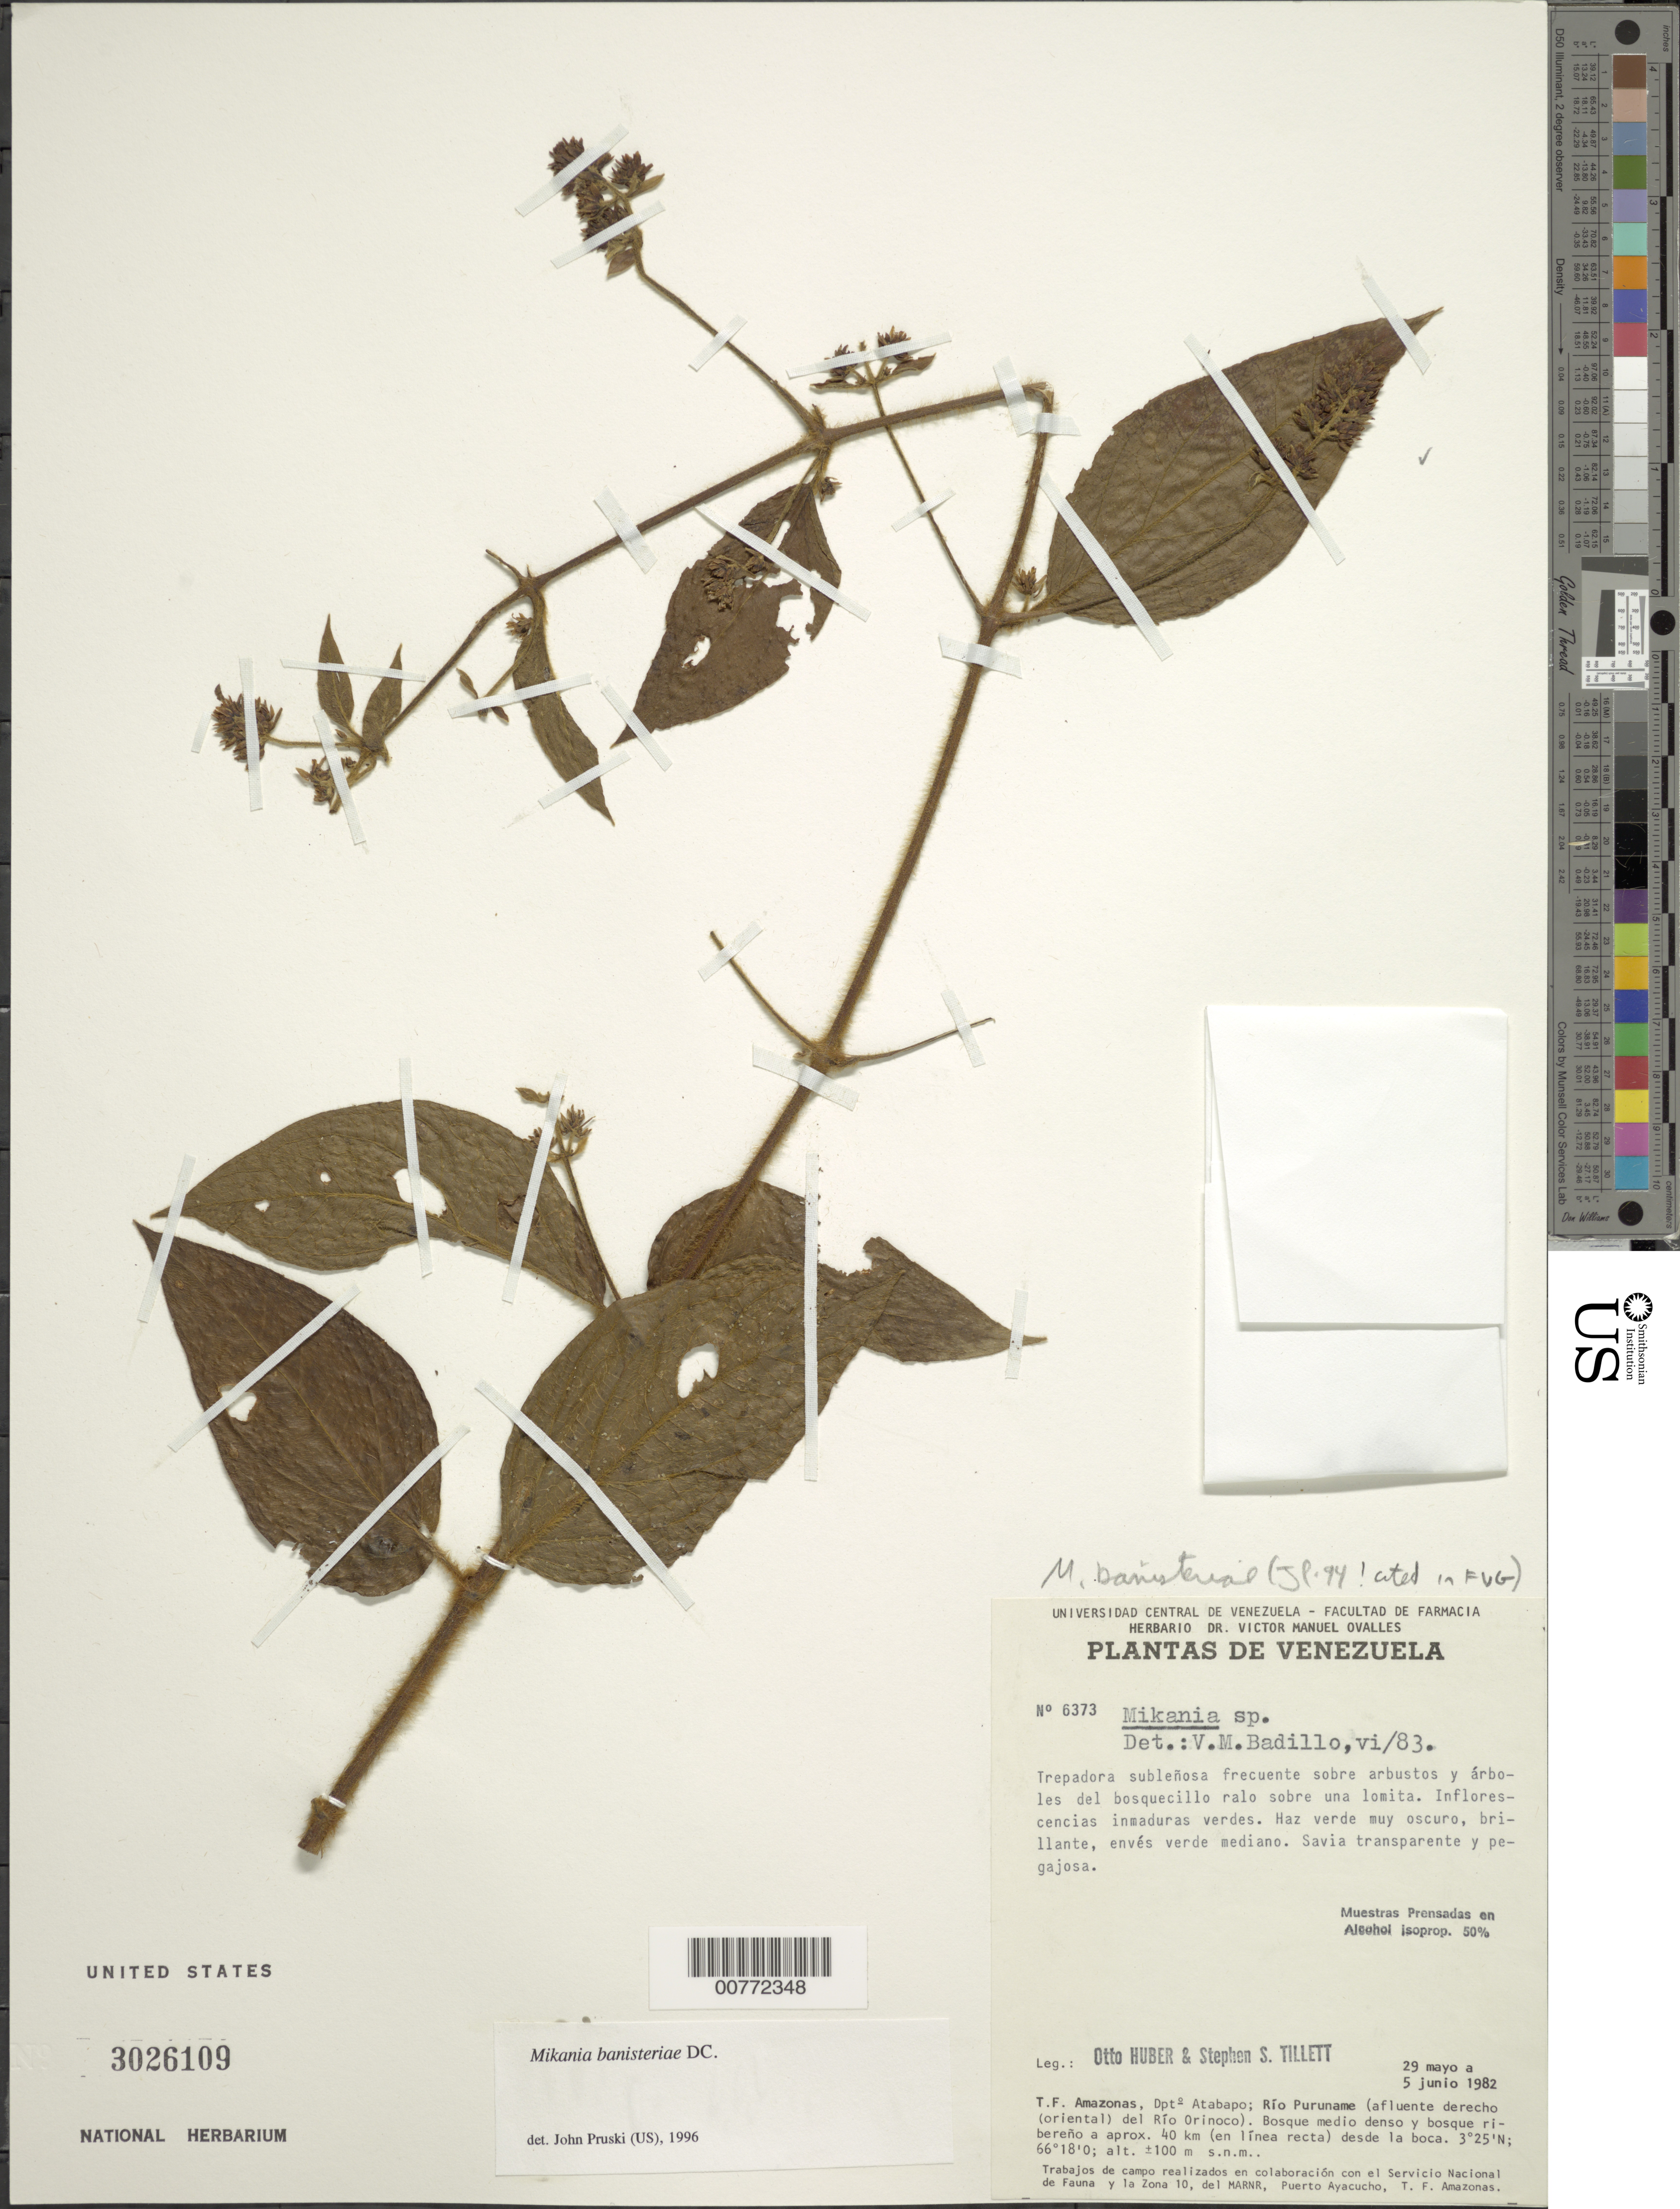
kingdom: Plantae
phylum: Tracheophyta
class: Magnoliopsida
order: Asterales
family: Asteraceae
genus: Mikania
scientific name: Mikania banisteriae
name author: DC.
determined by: Pruski, J. F.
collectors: O. Huber & S. S. Tillett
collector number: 6373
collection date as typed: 29-May-82 to 5-Jun-82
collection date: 1982-05-29/1982-06-05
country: Venezuela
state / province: Amazonas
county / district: Atabapo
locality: Río Puruname, afluente derecho (oriental) del Río Orinoco, aprox 40km (en linea recta) desde la boca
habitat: Bosque medio denso y bosque ribereño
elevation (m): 100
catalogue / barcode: US 3026109